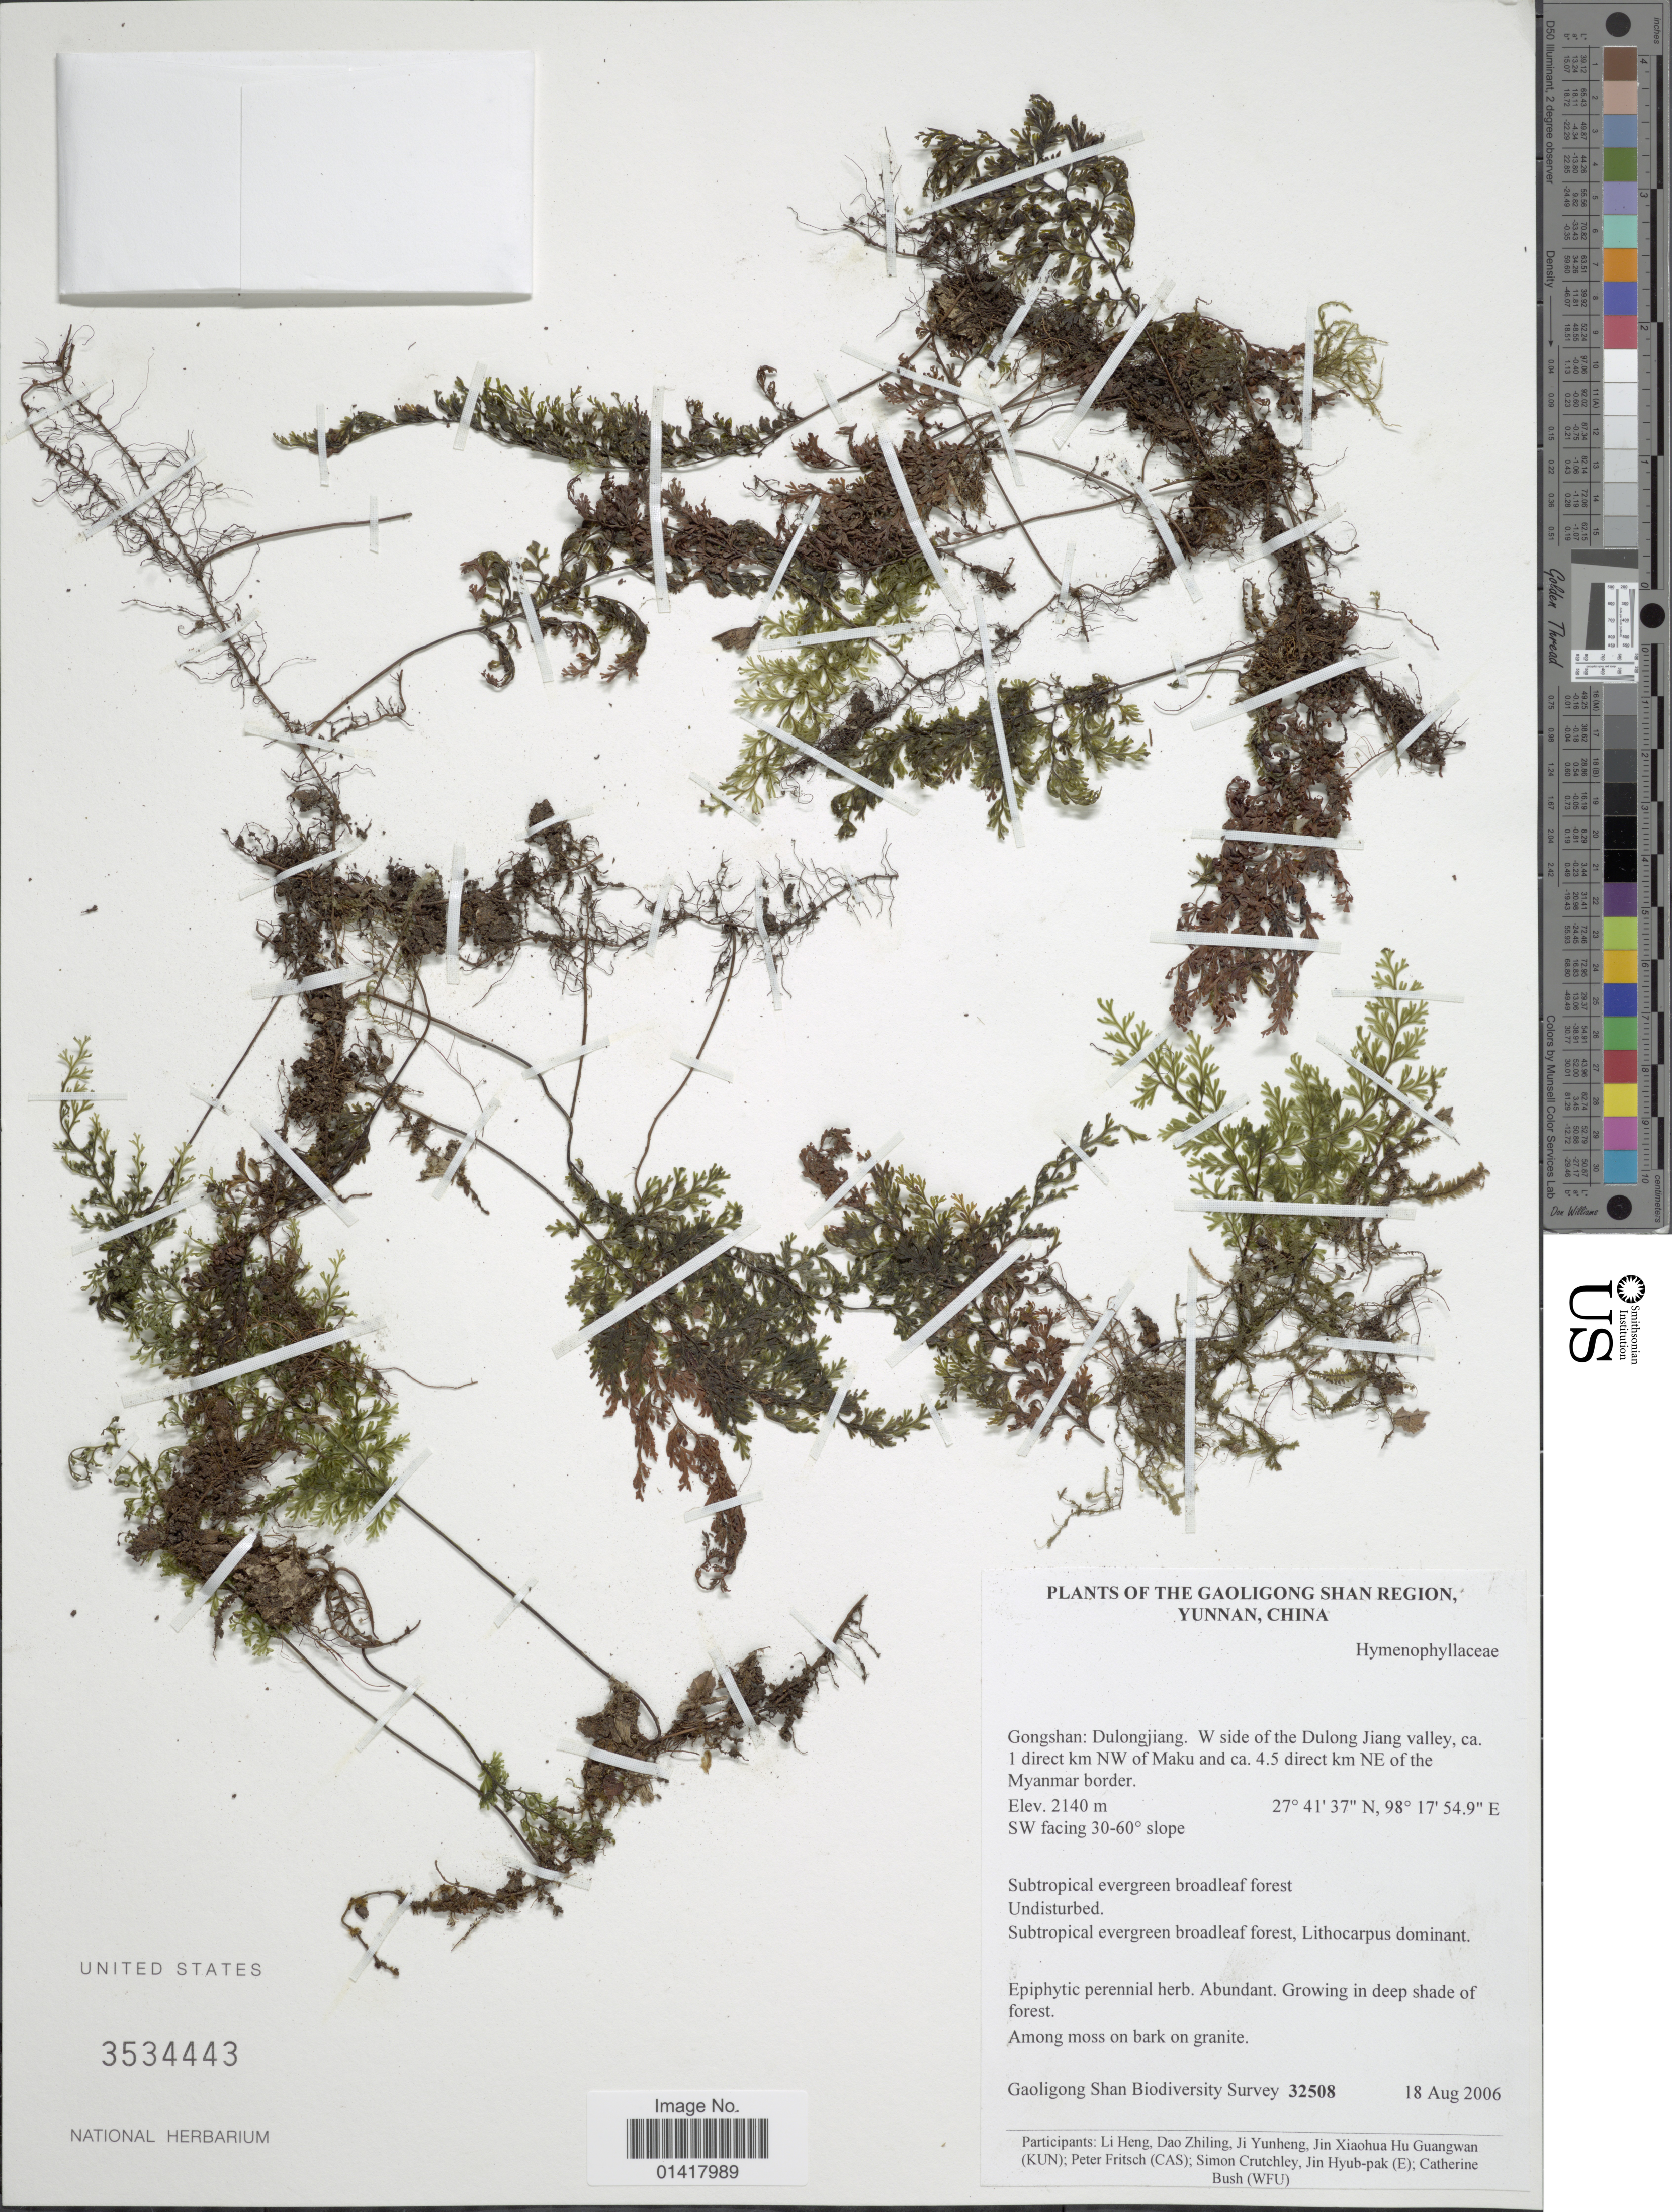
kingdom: Plantae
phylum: Tracheophyta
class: Polypodiopsida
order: Hymenophyllales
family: Hymenophyllaceae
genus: Hymenophyllum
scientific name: Hymenophyllum sp.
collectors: Gaoligong Shan Biodiversity Survey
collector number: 32508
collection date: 2006-08-18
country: China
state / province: Yunnan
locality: The Gailigong Shan Region, Gongshan: Dulongjiang. W side of the Dulong Jiang Valley, 1 direct km NW of maku and 4.5 direct km NE of the Myanmar border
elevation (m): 2140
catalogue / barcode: US 3534443